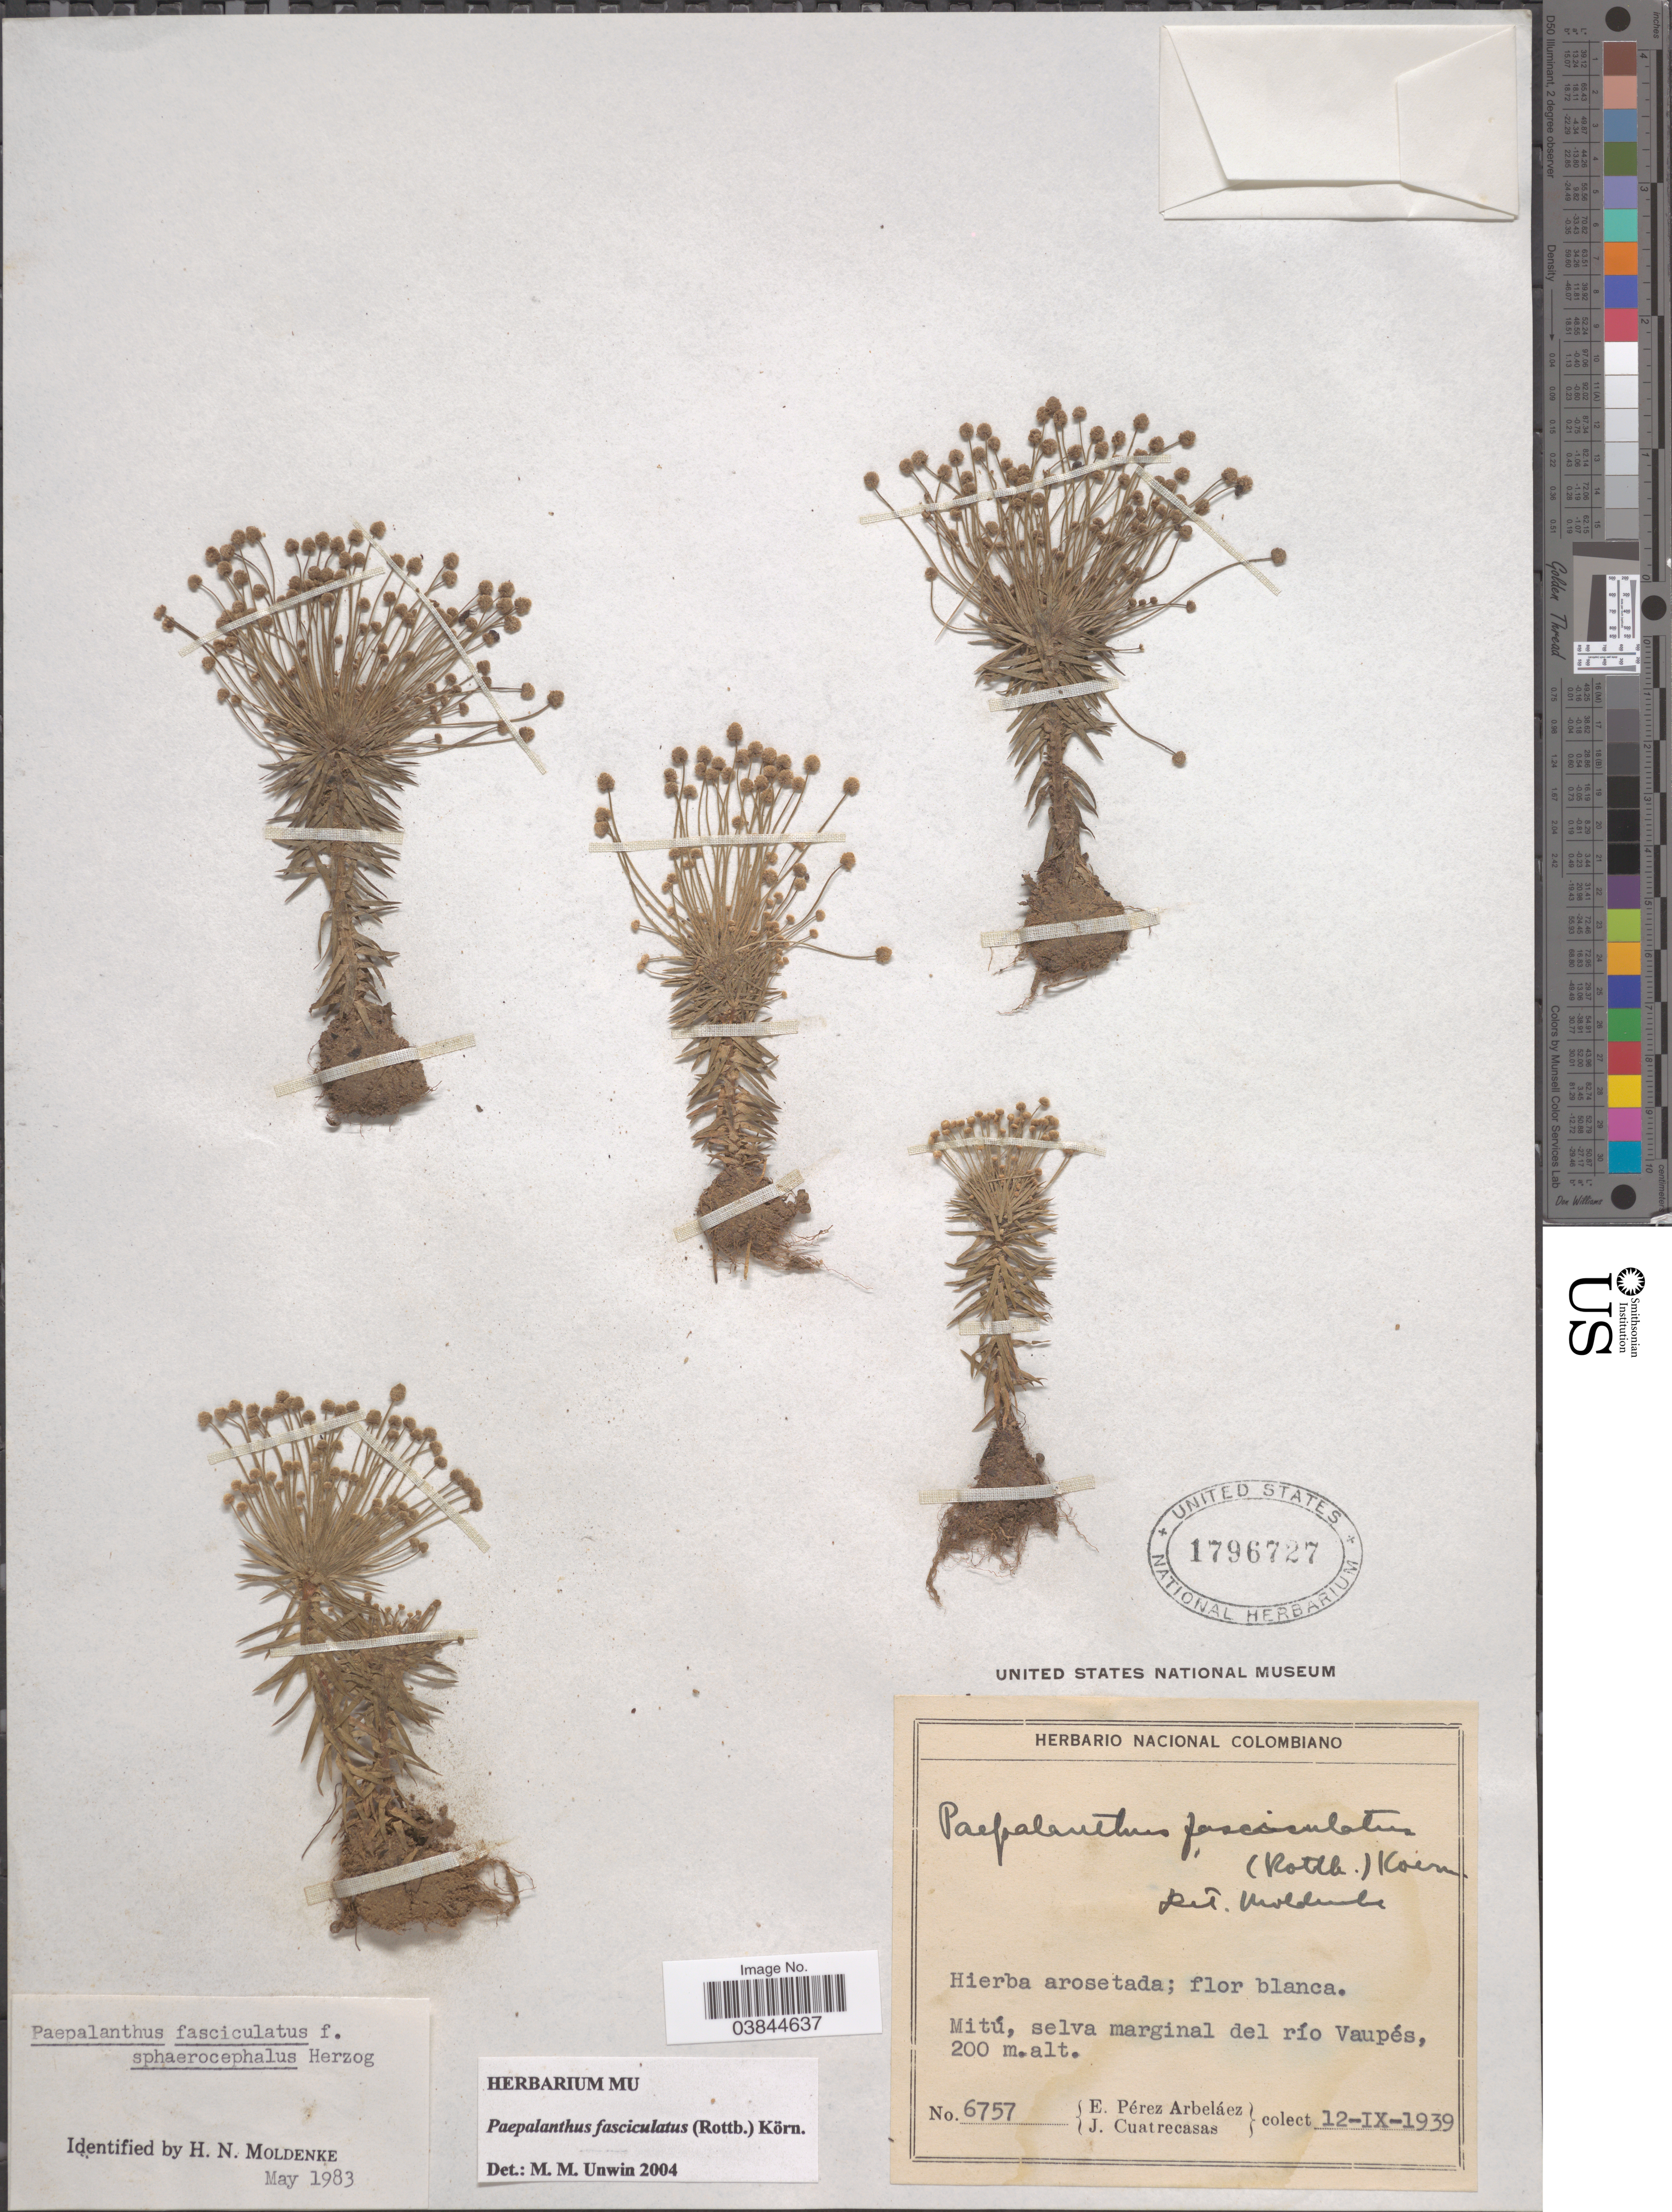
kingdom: Plantae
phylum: Tracheophyta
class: Liliopsida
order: Poales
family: Eriocaulaceae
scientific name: Giuliettia fasciculata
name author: (Rottb.) Andrino & Sano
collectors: E. Pérez Arbeláez & J. Cuatrecasas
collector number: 6757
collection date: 1939-09-12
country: Colombia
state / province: Vaupés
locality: Mitú, selva marginal del río Vaupés.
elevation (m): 200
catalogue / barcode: US 1796727